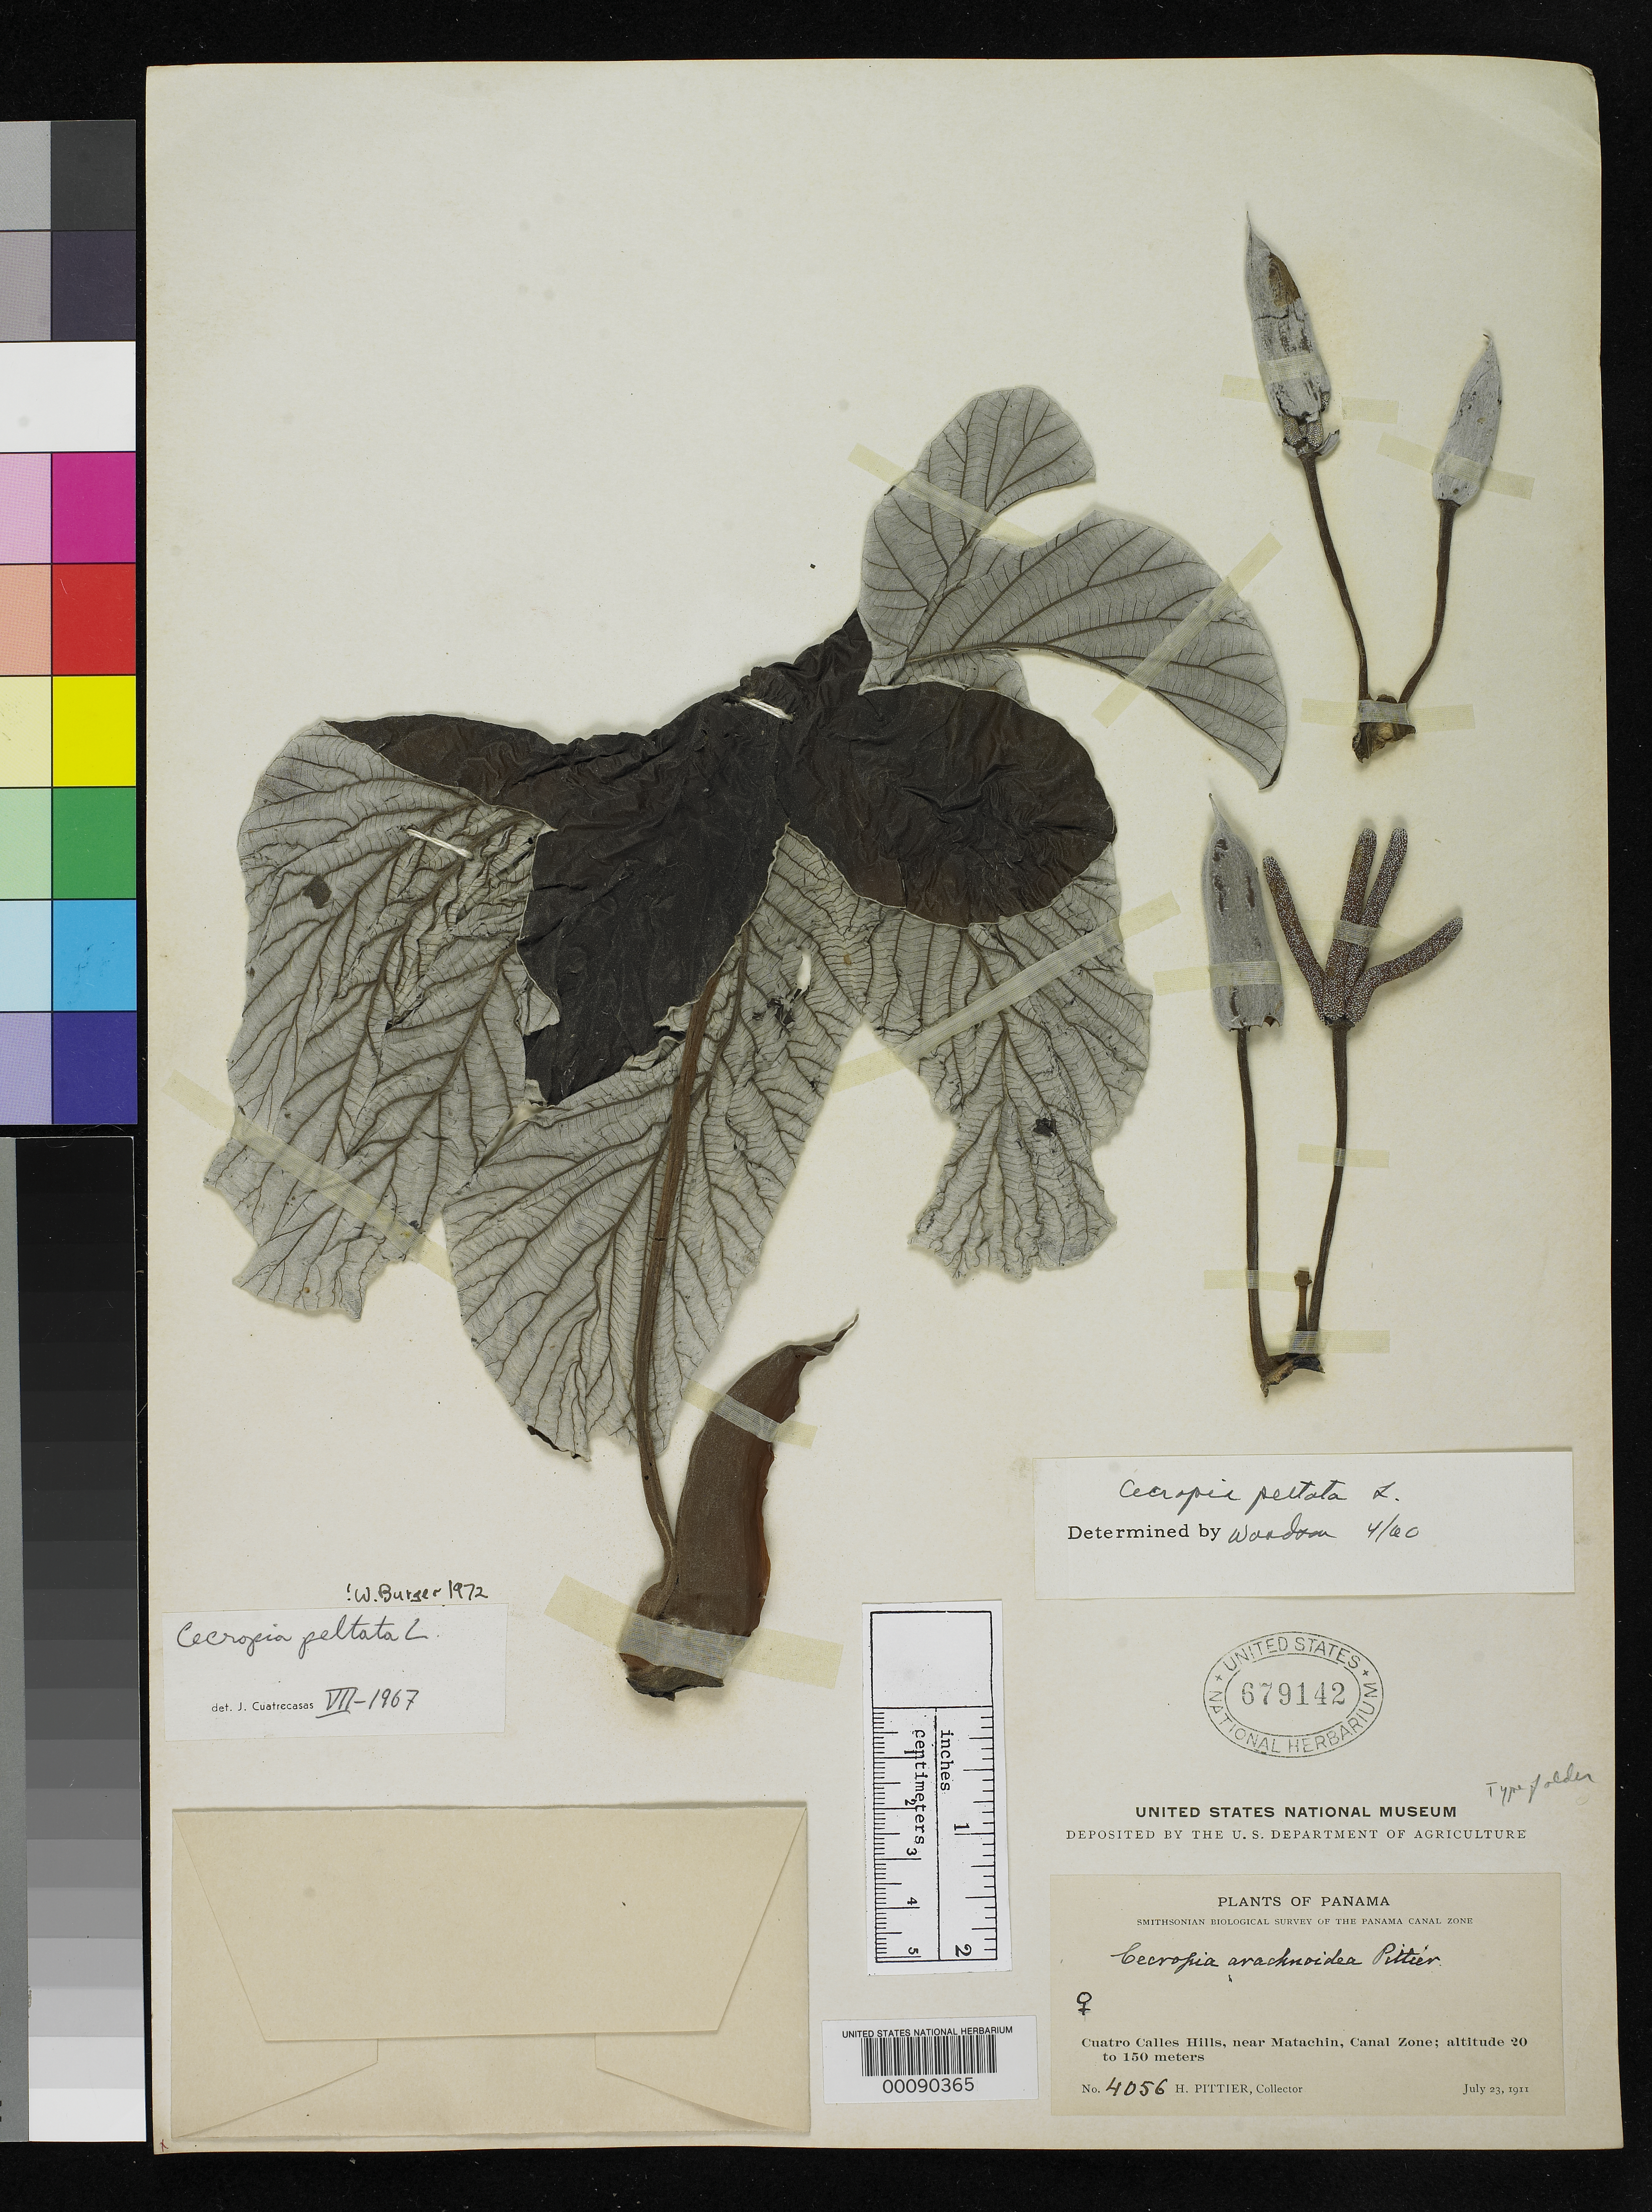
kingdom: Plantae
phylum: Tracheophyta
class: Magnoliopsida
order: Rosales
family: Urticaceae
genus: Cecropia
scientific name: Cecropia arachnoidea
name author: Pittier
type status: Possible Holotype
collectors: H. F. Pittier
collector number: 4056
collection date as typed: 23 Jul 1911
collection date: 1911-07-23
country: Panama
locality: Cuatro Calles Hills, near Matachin.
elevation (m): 30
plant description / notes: Protologue cites "Type" as USNH 479152, possibly an error for this sheet, USNH 679142 (although not annotated as "type" by Pittier, as he usually did). [USNH 679152 = Pittier 4060, paratype of this name; USNH 479152 = Fagus specimen in the D.C. Flora herbarium collection]; "Sheet 1 of 2" spurious, added at later date.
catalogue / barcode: US 679142